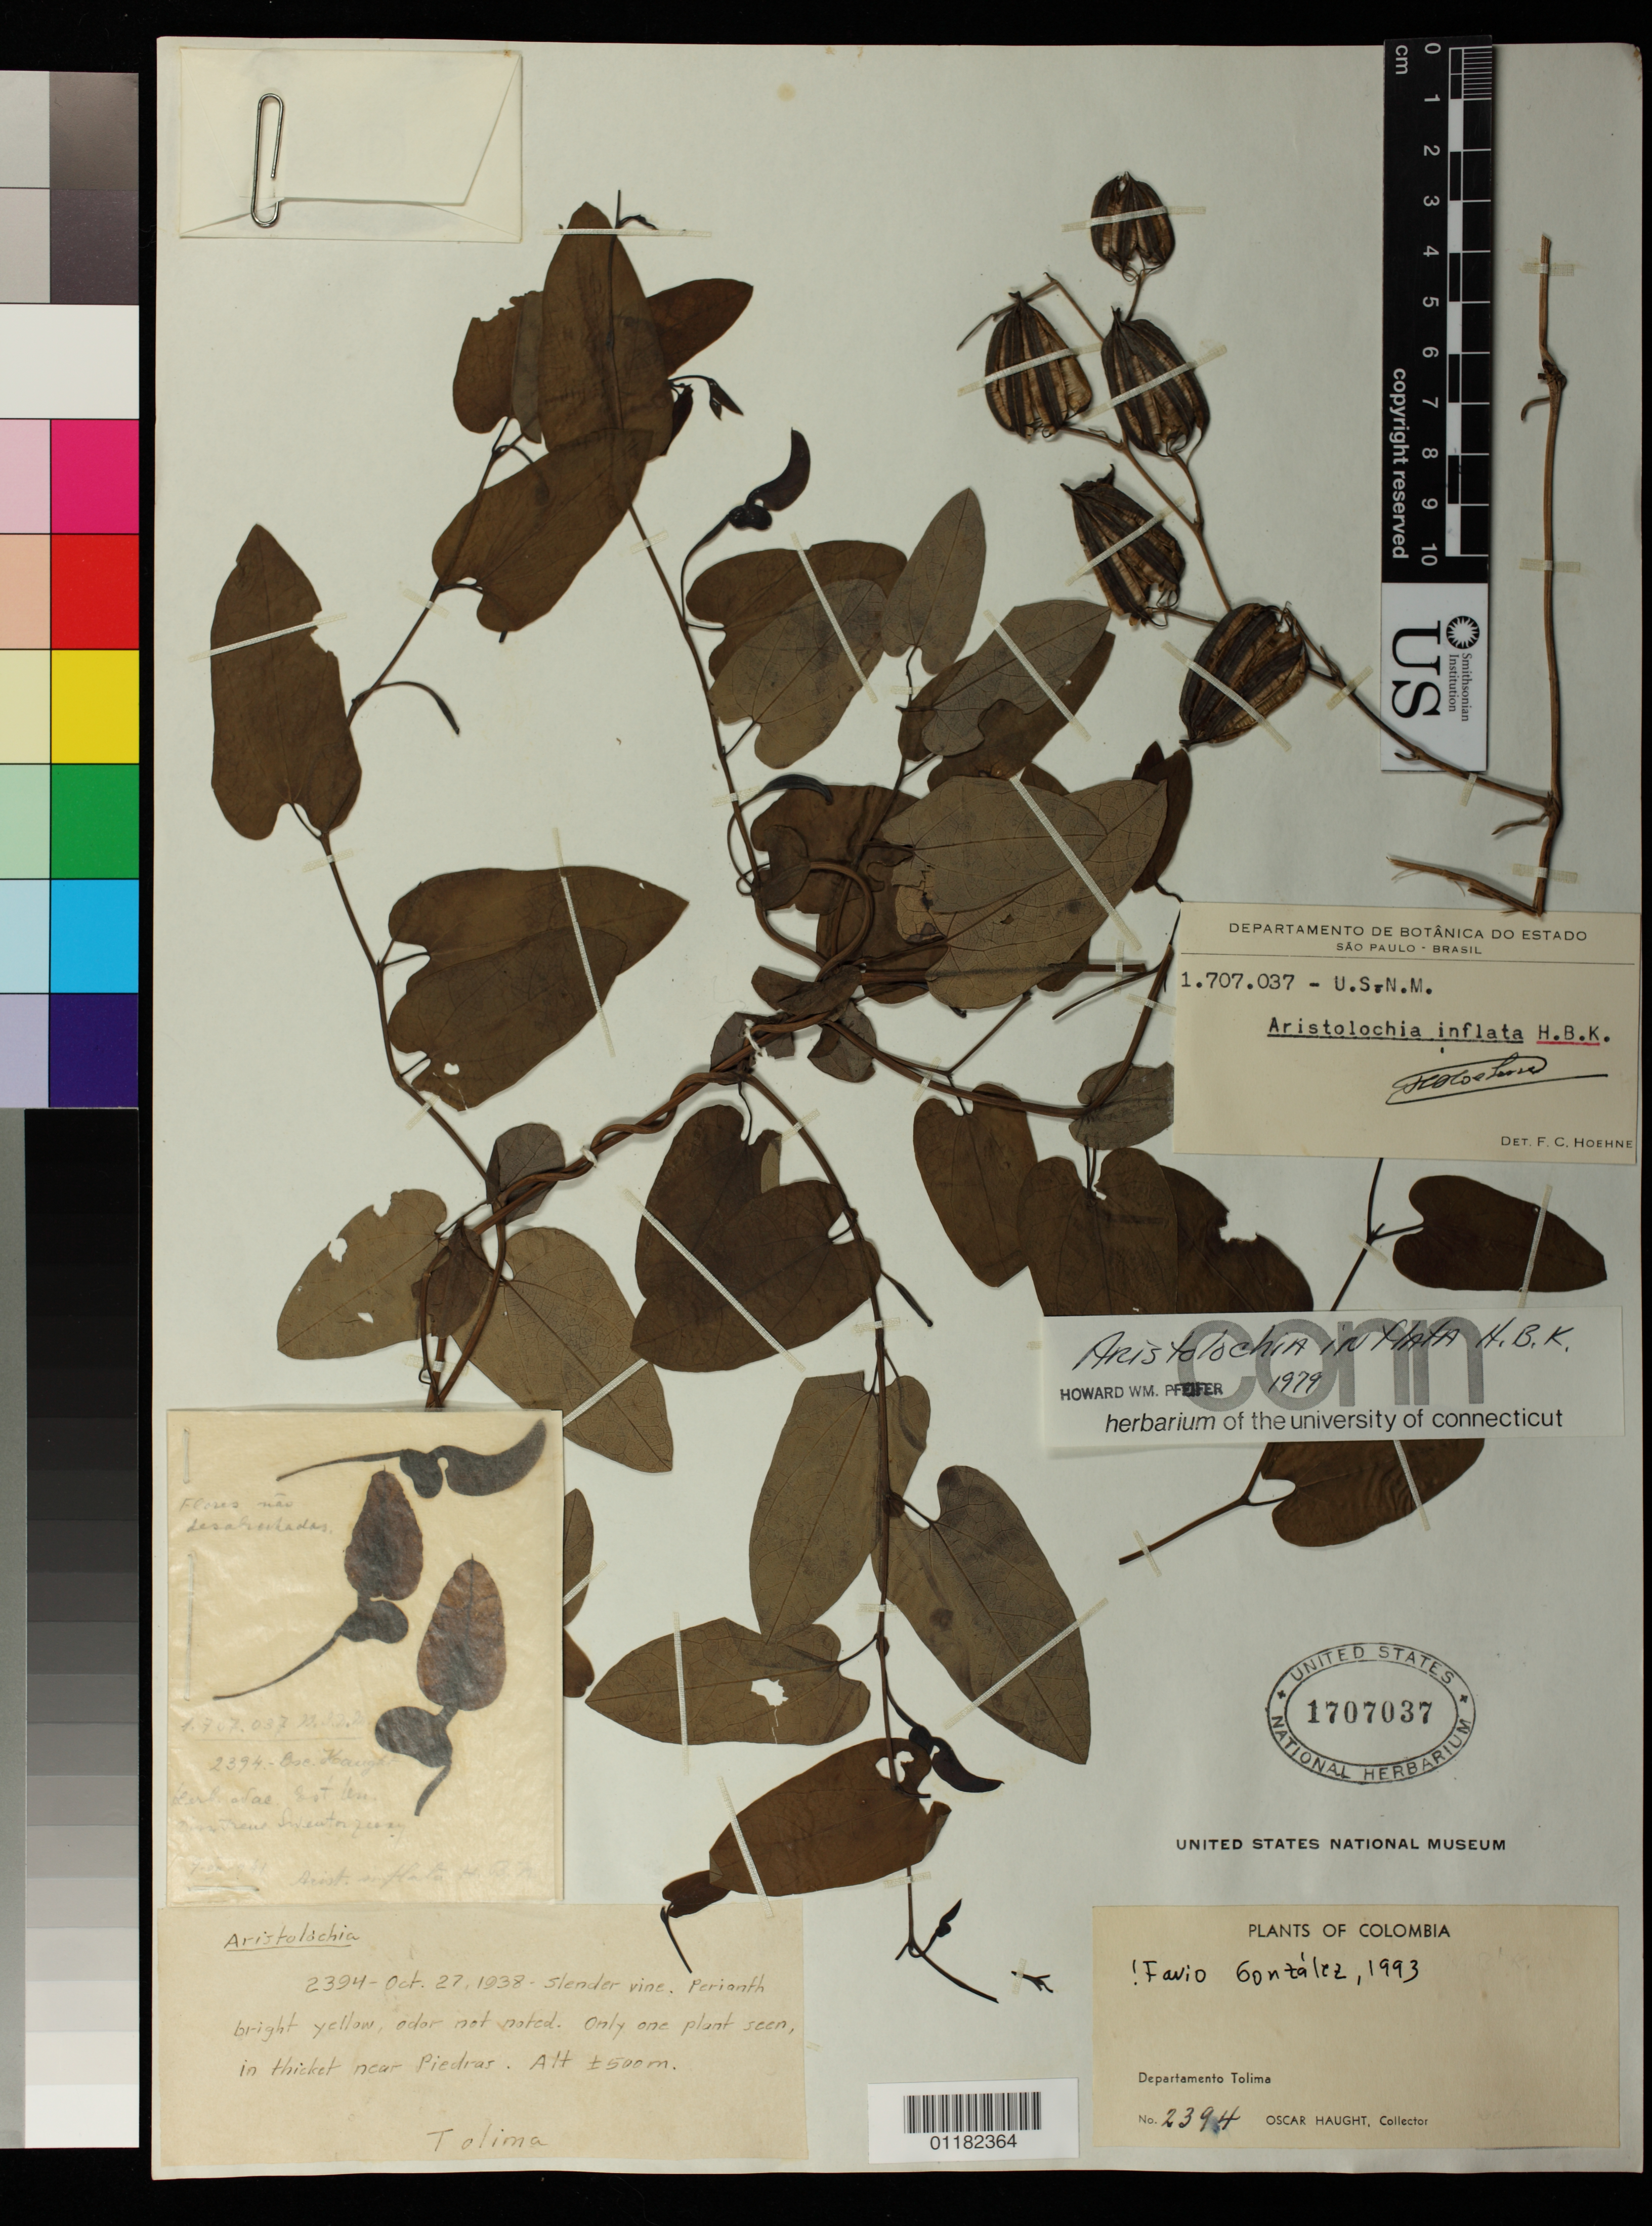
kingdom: Plantae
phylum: Tracheophyta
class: Magnoliopsida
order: Piperales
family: Aristolochiaceae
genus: Aristolochia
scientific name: Aristolochia inflata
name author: Kunth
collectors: O. L. Haught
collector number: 2394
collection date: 1938-10-27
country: Colombia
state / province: Tolima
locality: near Piedras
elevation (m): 500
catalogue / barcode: US 1707037